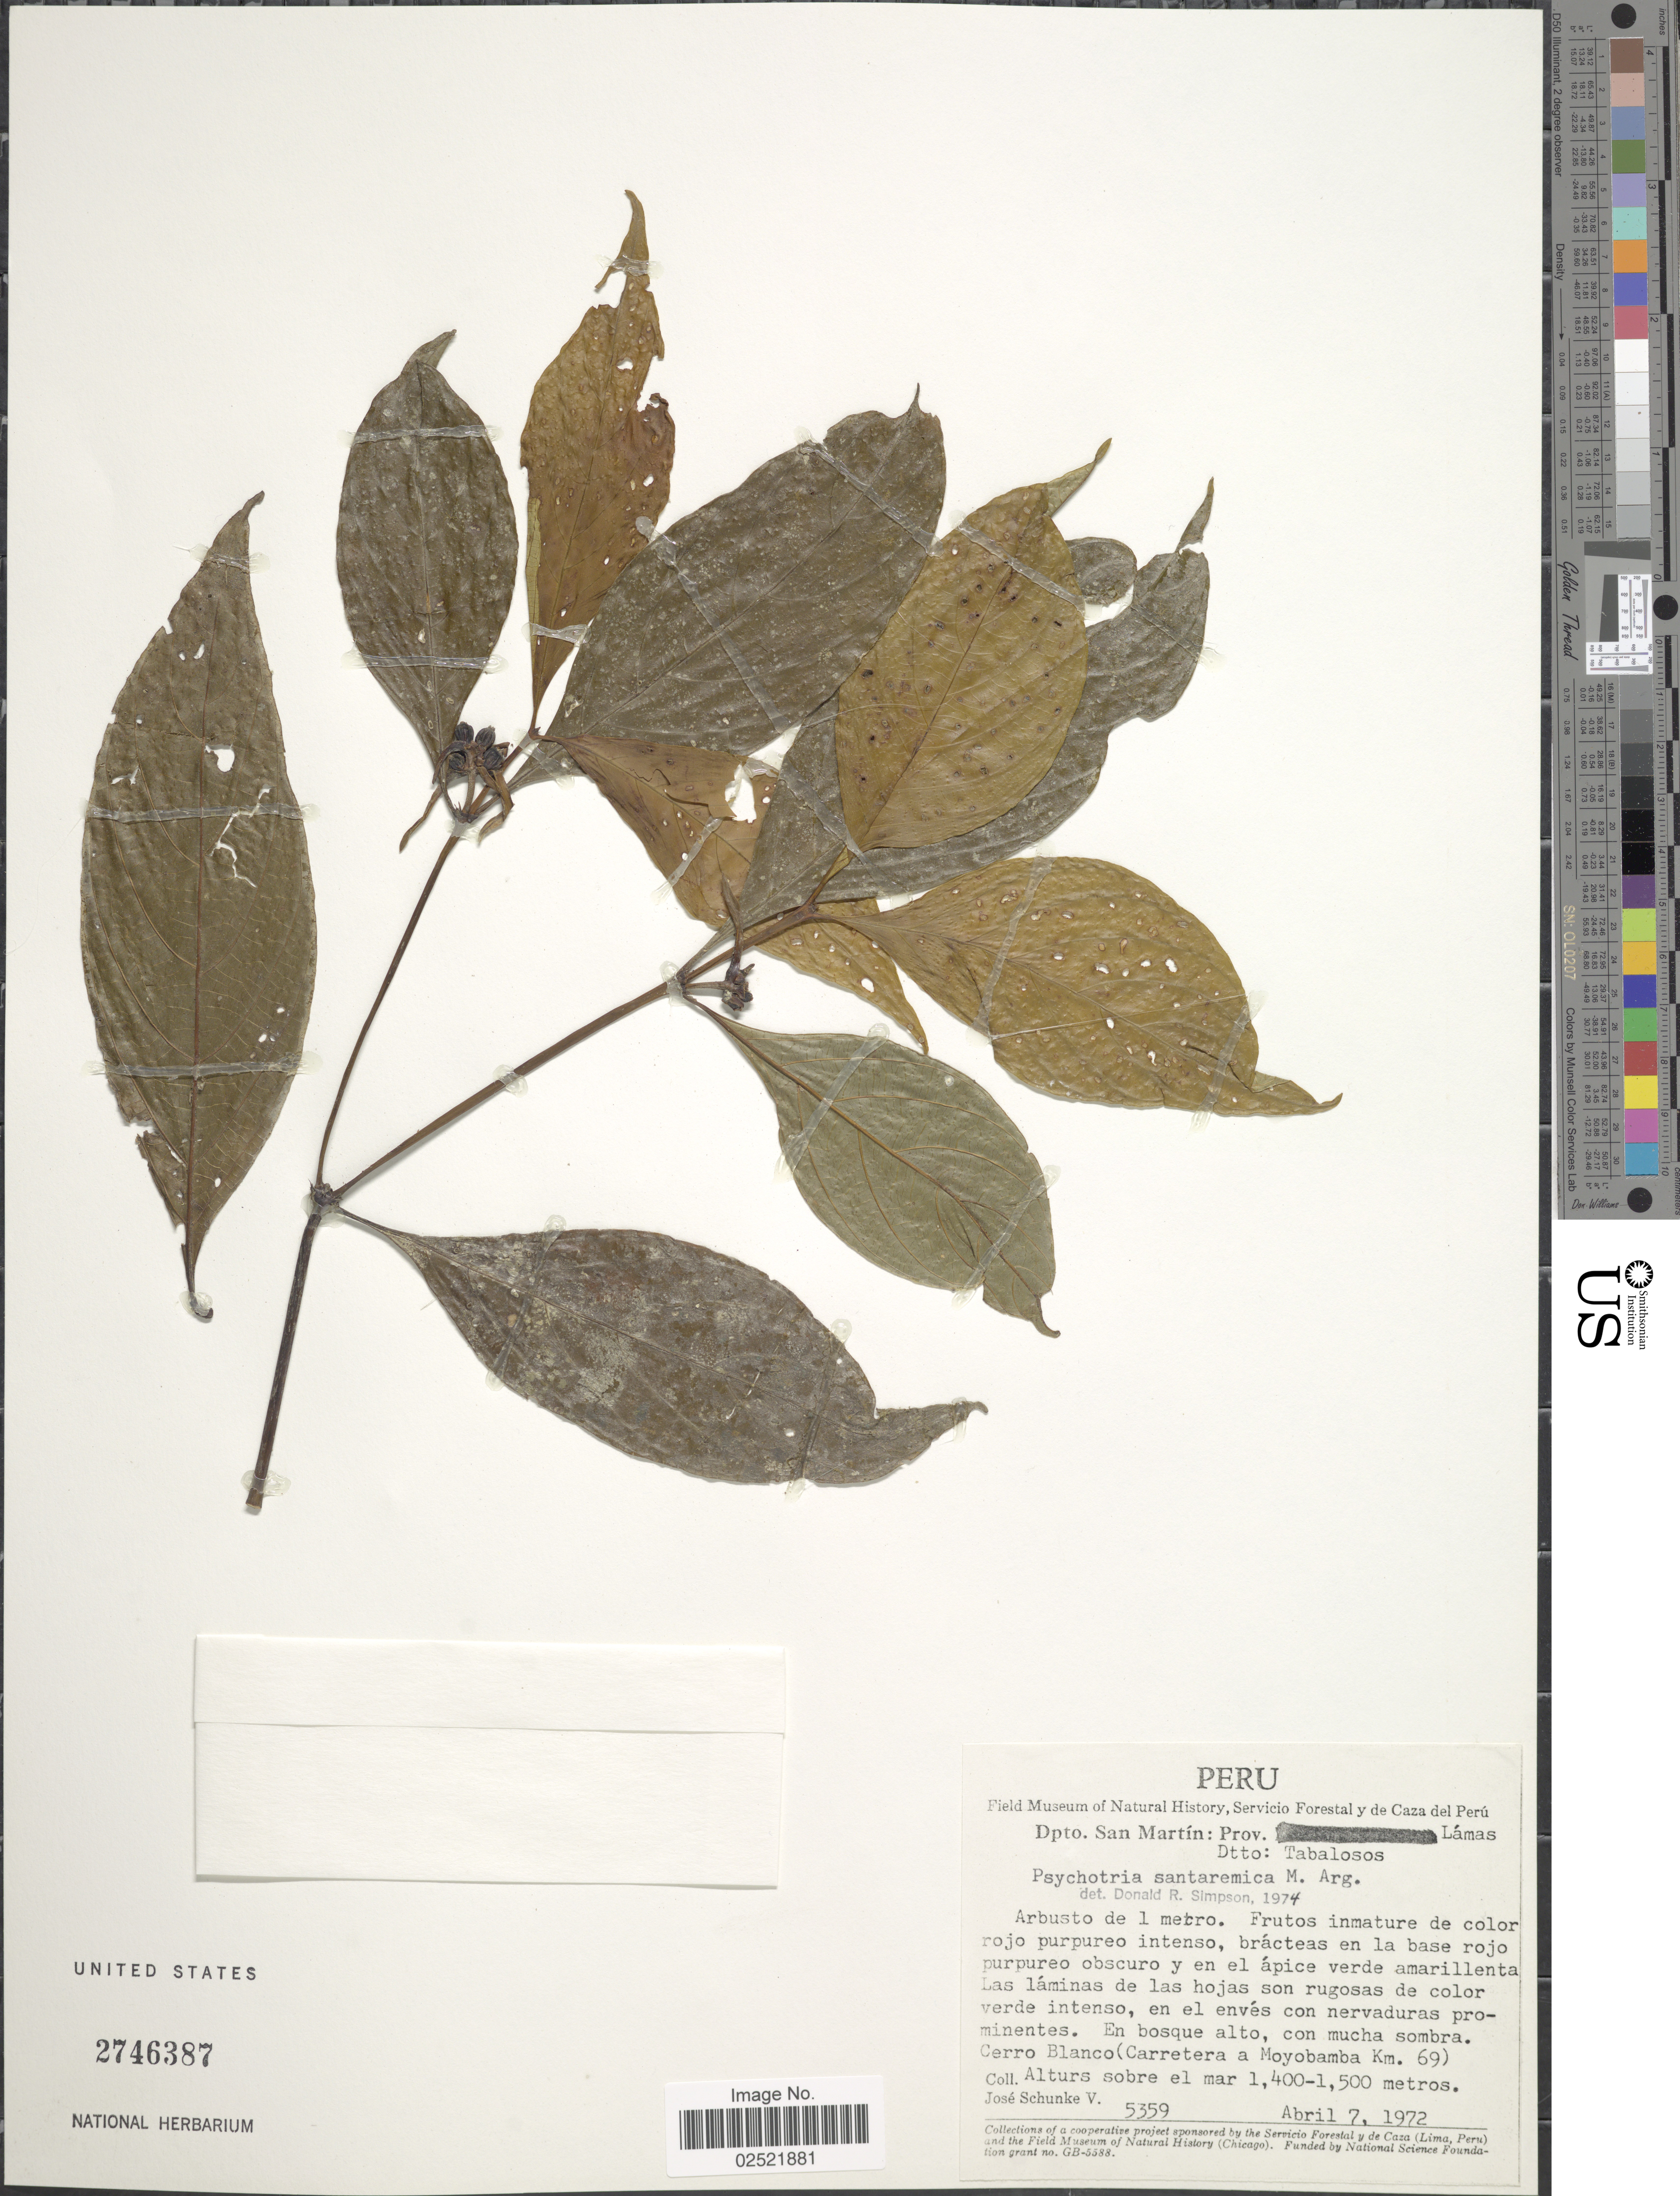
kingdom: Plantae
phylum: Tracheophyta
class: Magnoliopsida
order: Gentianales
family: Rubiaceae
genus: Psychotria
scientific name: Psychotria santaremica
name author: Müll. Arg.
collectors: J. Schunke Vigo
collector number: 5359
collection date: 1972-04-07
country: Peru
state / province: San Martín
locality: Prov. Lamas, Dtto. Tabalosos, Cerro Blanco (Carretera a Moyobamba km 69)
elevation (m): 1400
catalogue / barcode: US 2746387